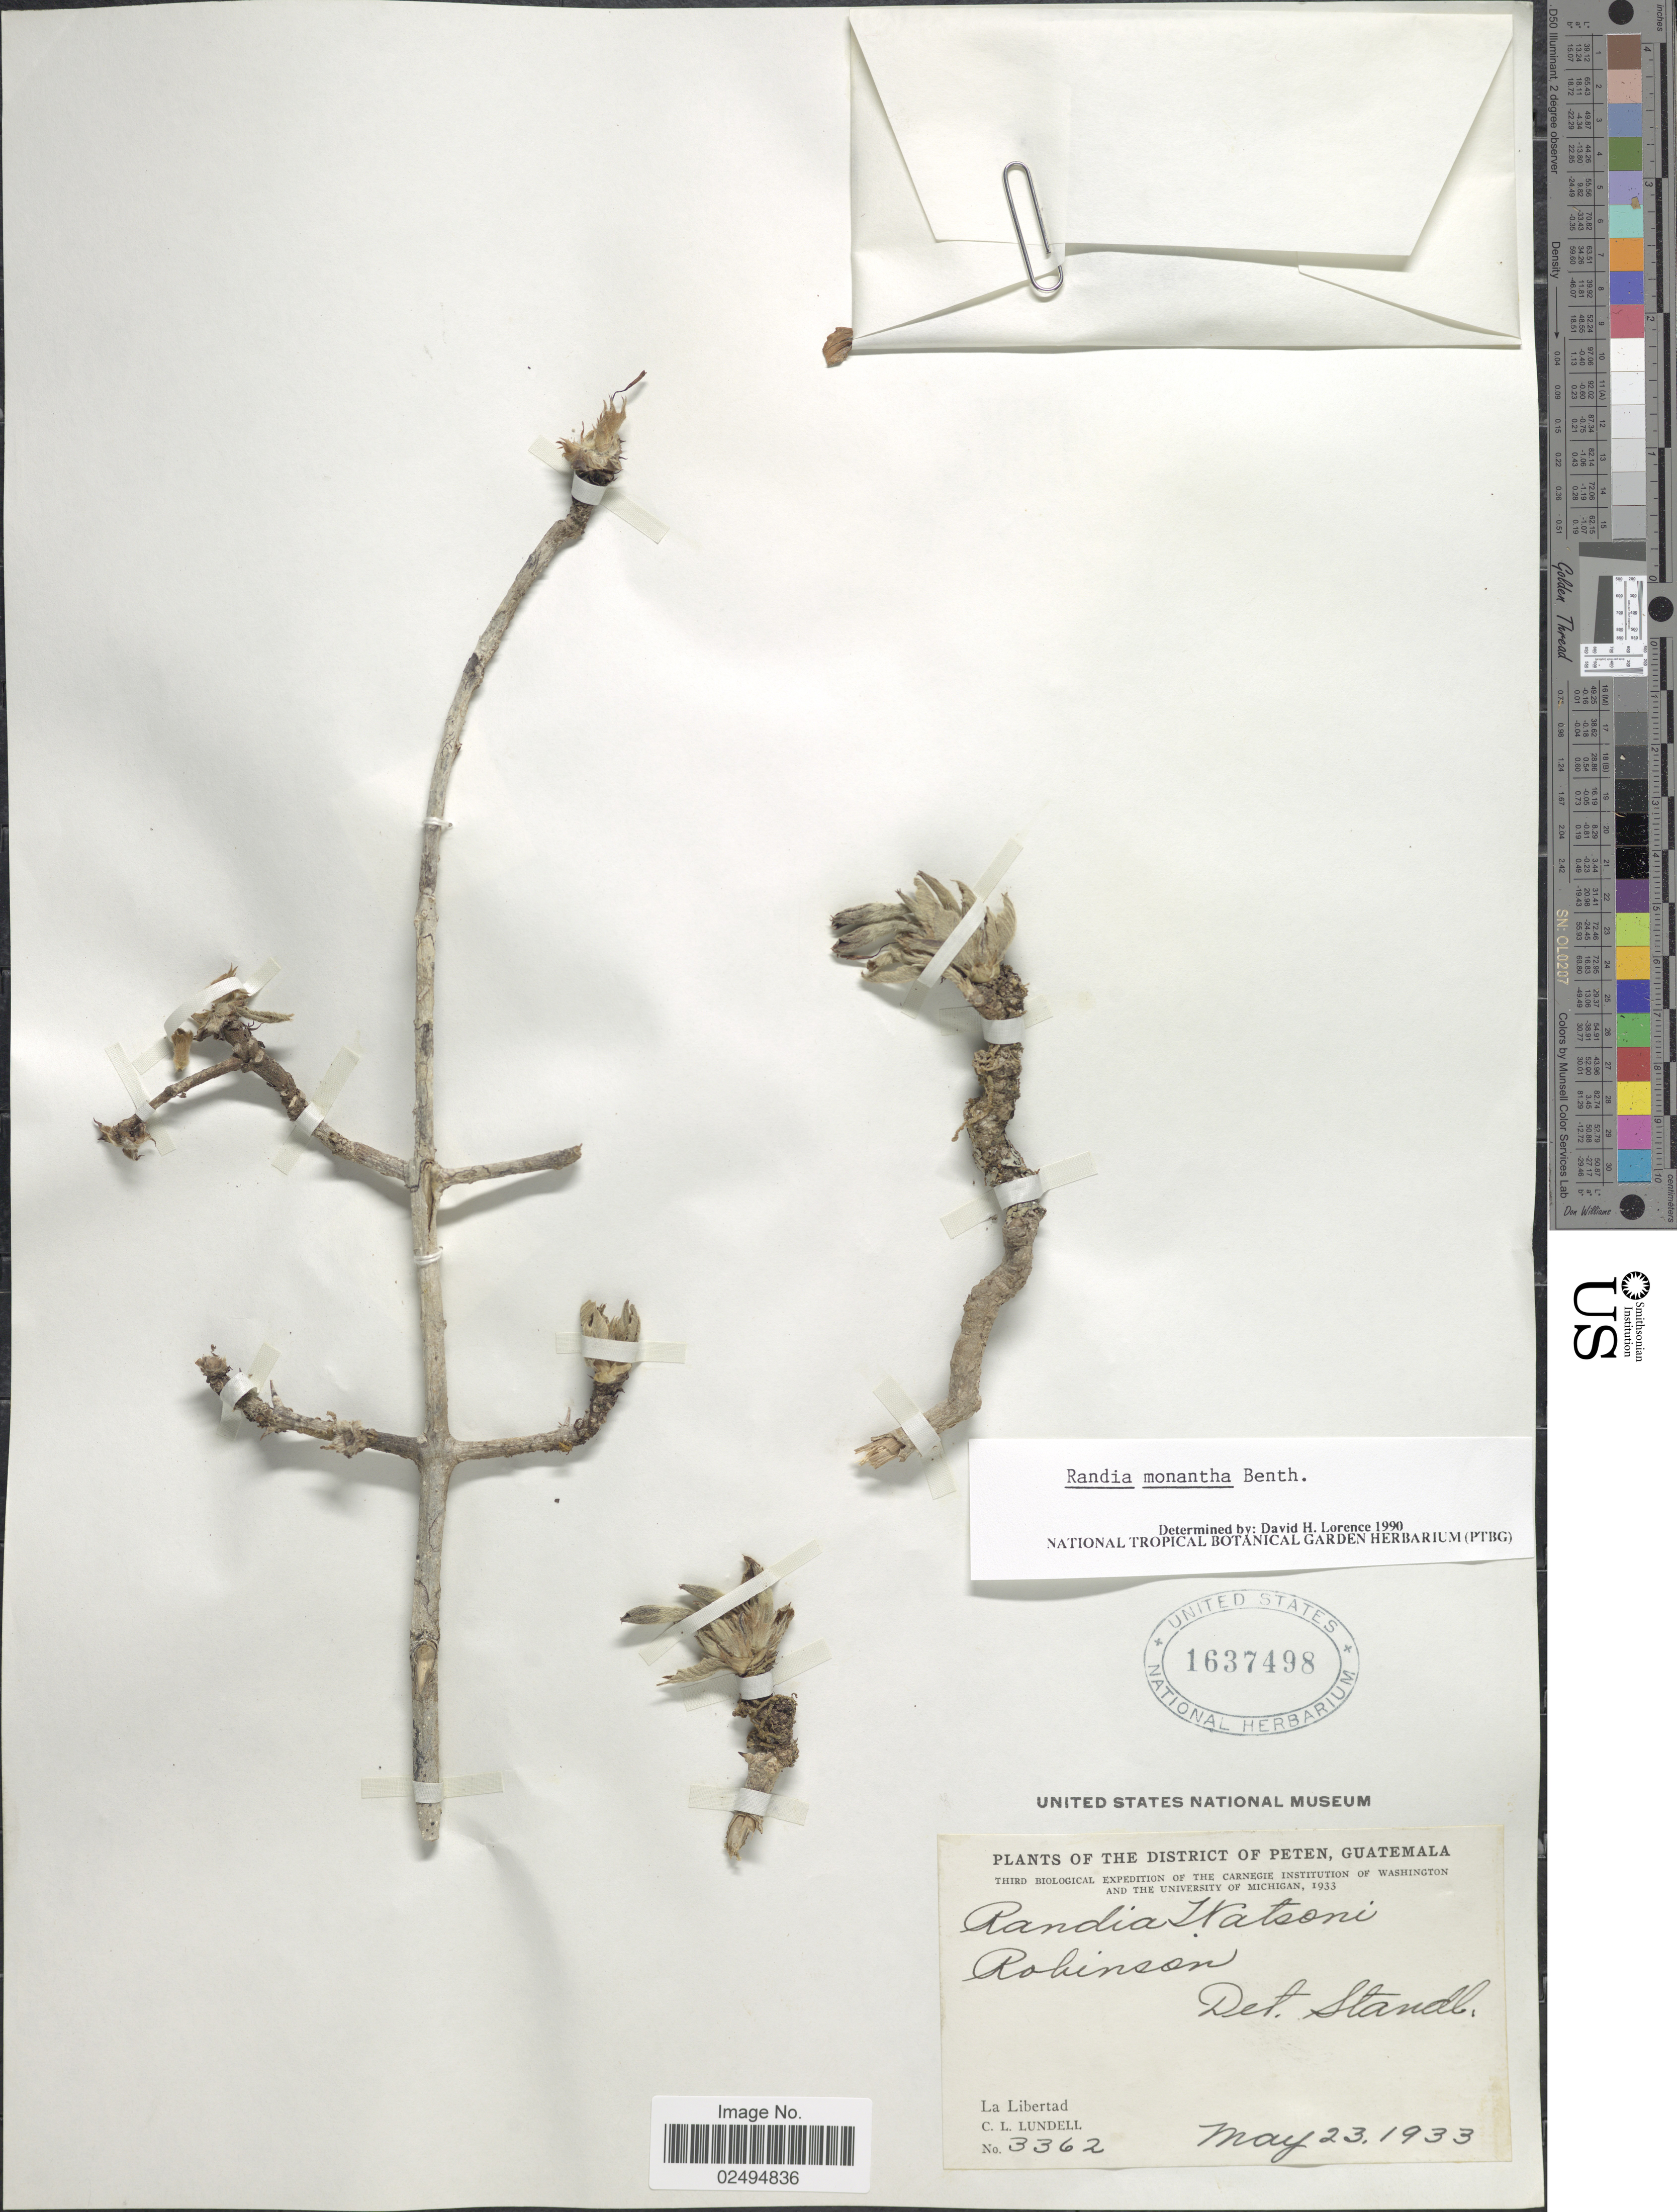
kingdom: Plantae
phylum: Tracheophyta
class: Magnoliopsida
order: Gentianales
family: Rubiaceae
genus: Randia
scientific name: Randia monantha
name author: Benth.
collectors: C. L. Lundell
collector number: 3362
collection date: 1933-05-23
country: Guatemala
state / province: El Petén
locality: District of Peten, La Libertad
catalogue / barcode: US 1637498